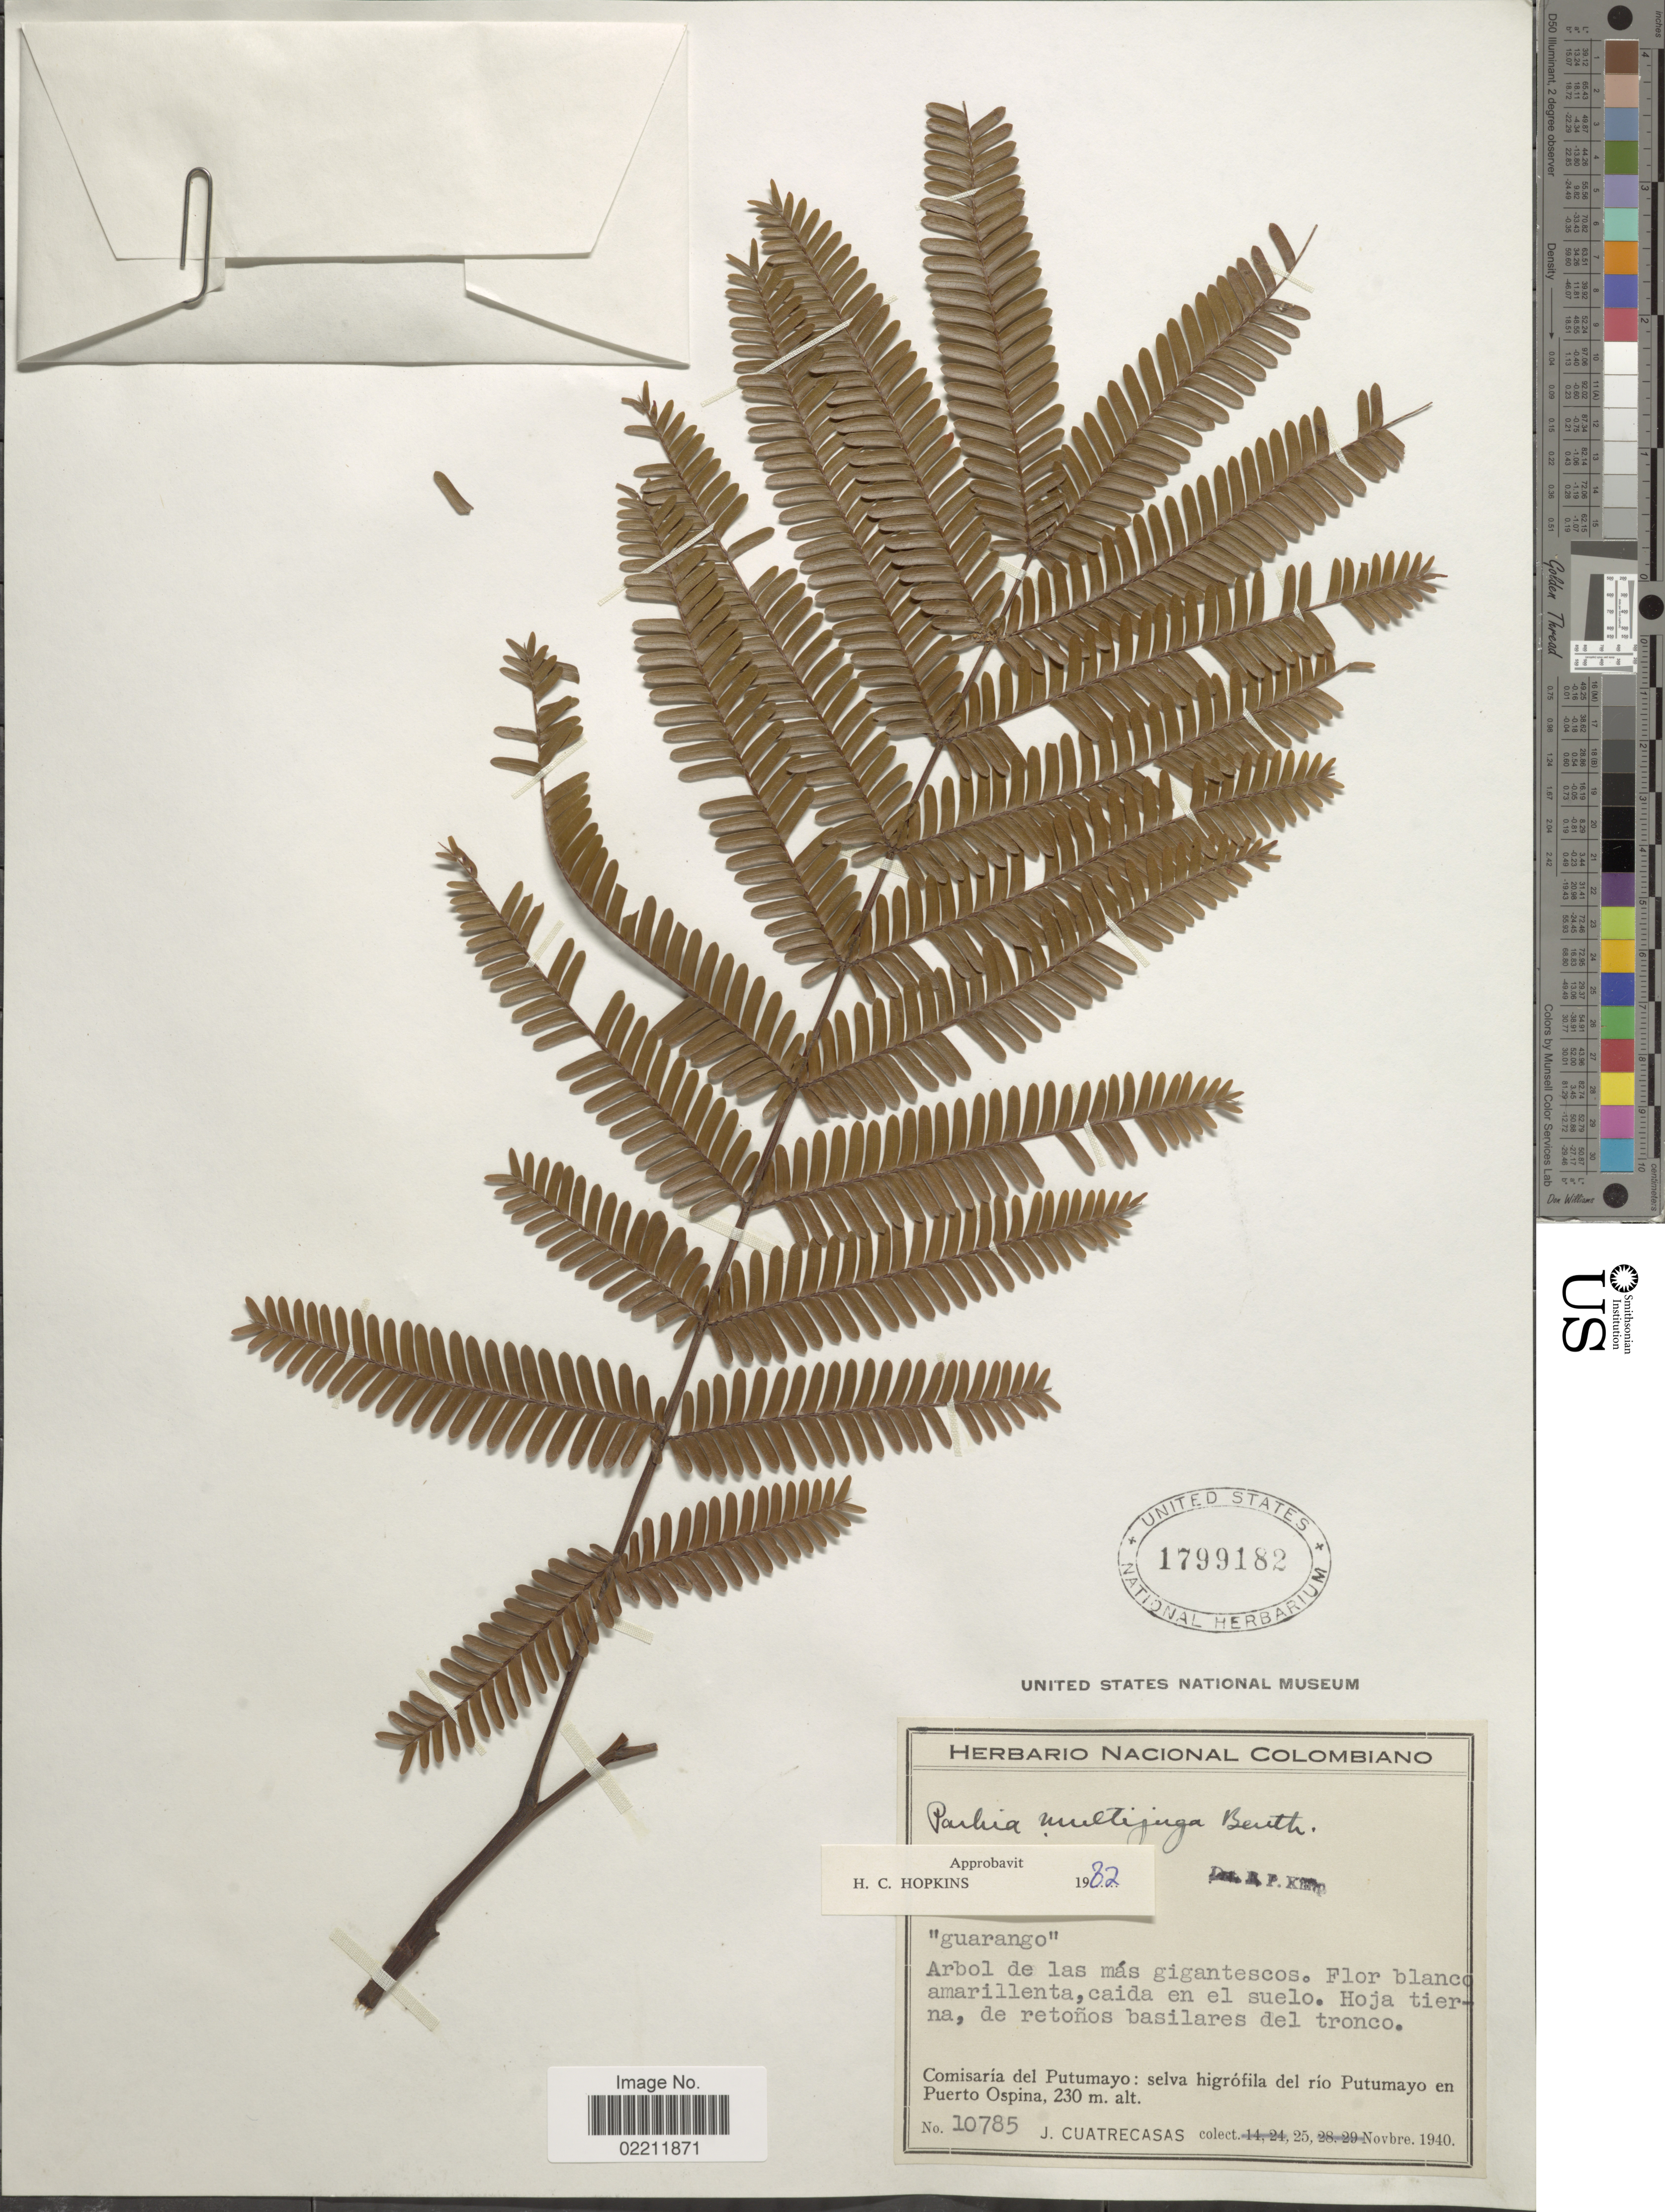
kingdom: Plantae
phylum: Tracheophyta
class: Magnoliopsida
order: Fabales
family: Fabaceae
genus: Parkia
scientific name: Parkia multijuga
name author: Benth.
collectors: J. Cuatrecasas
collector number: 10785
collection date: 1940-11-25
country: Colombia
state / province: Putumayo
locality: Comisaria del Putumayo: selva higrofila del rio Putumayo en Puerto Ospina.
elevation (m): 230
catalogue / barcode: US 1799182